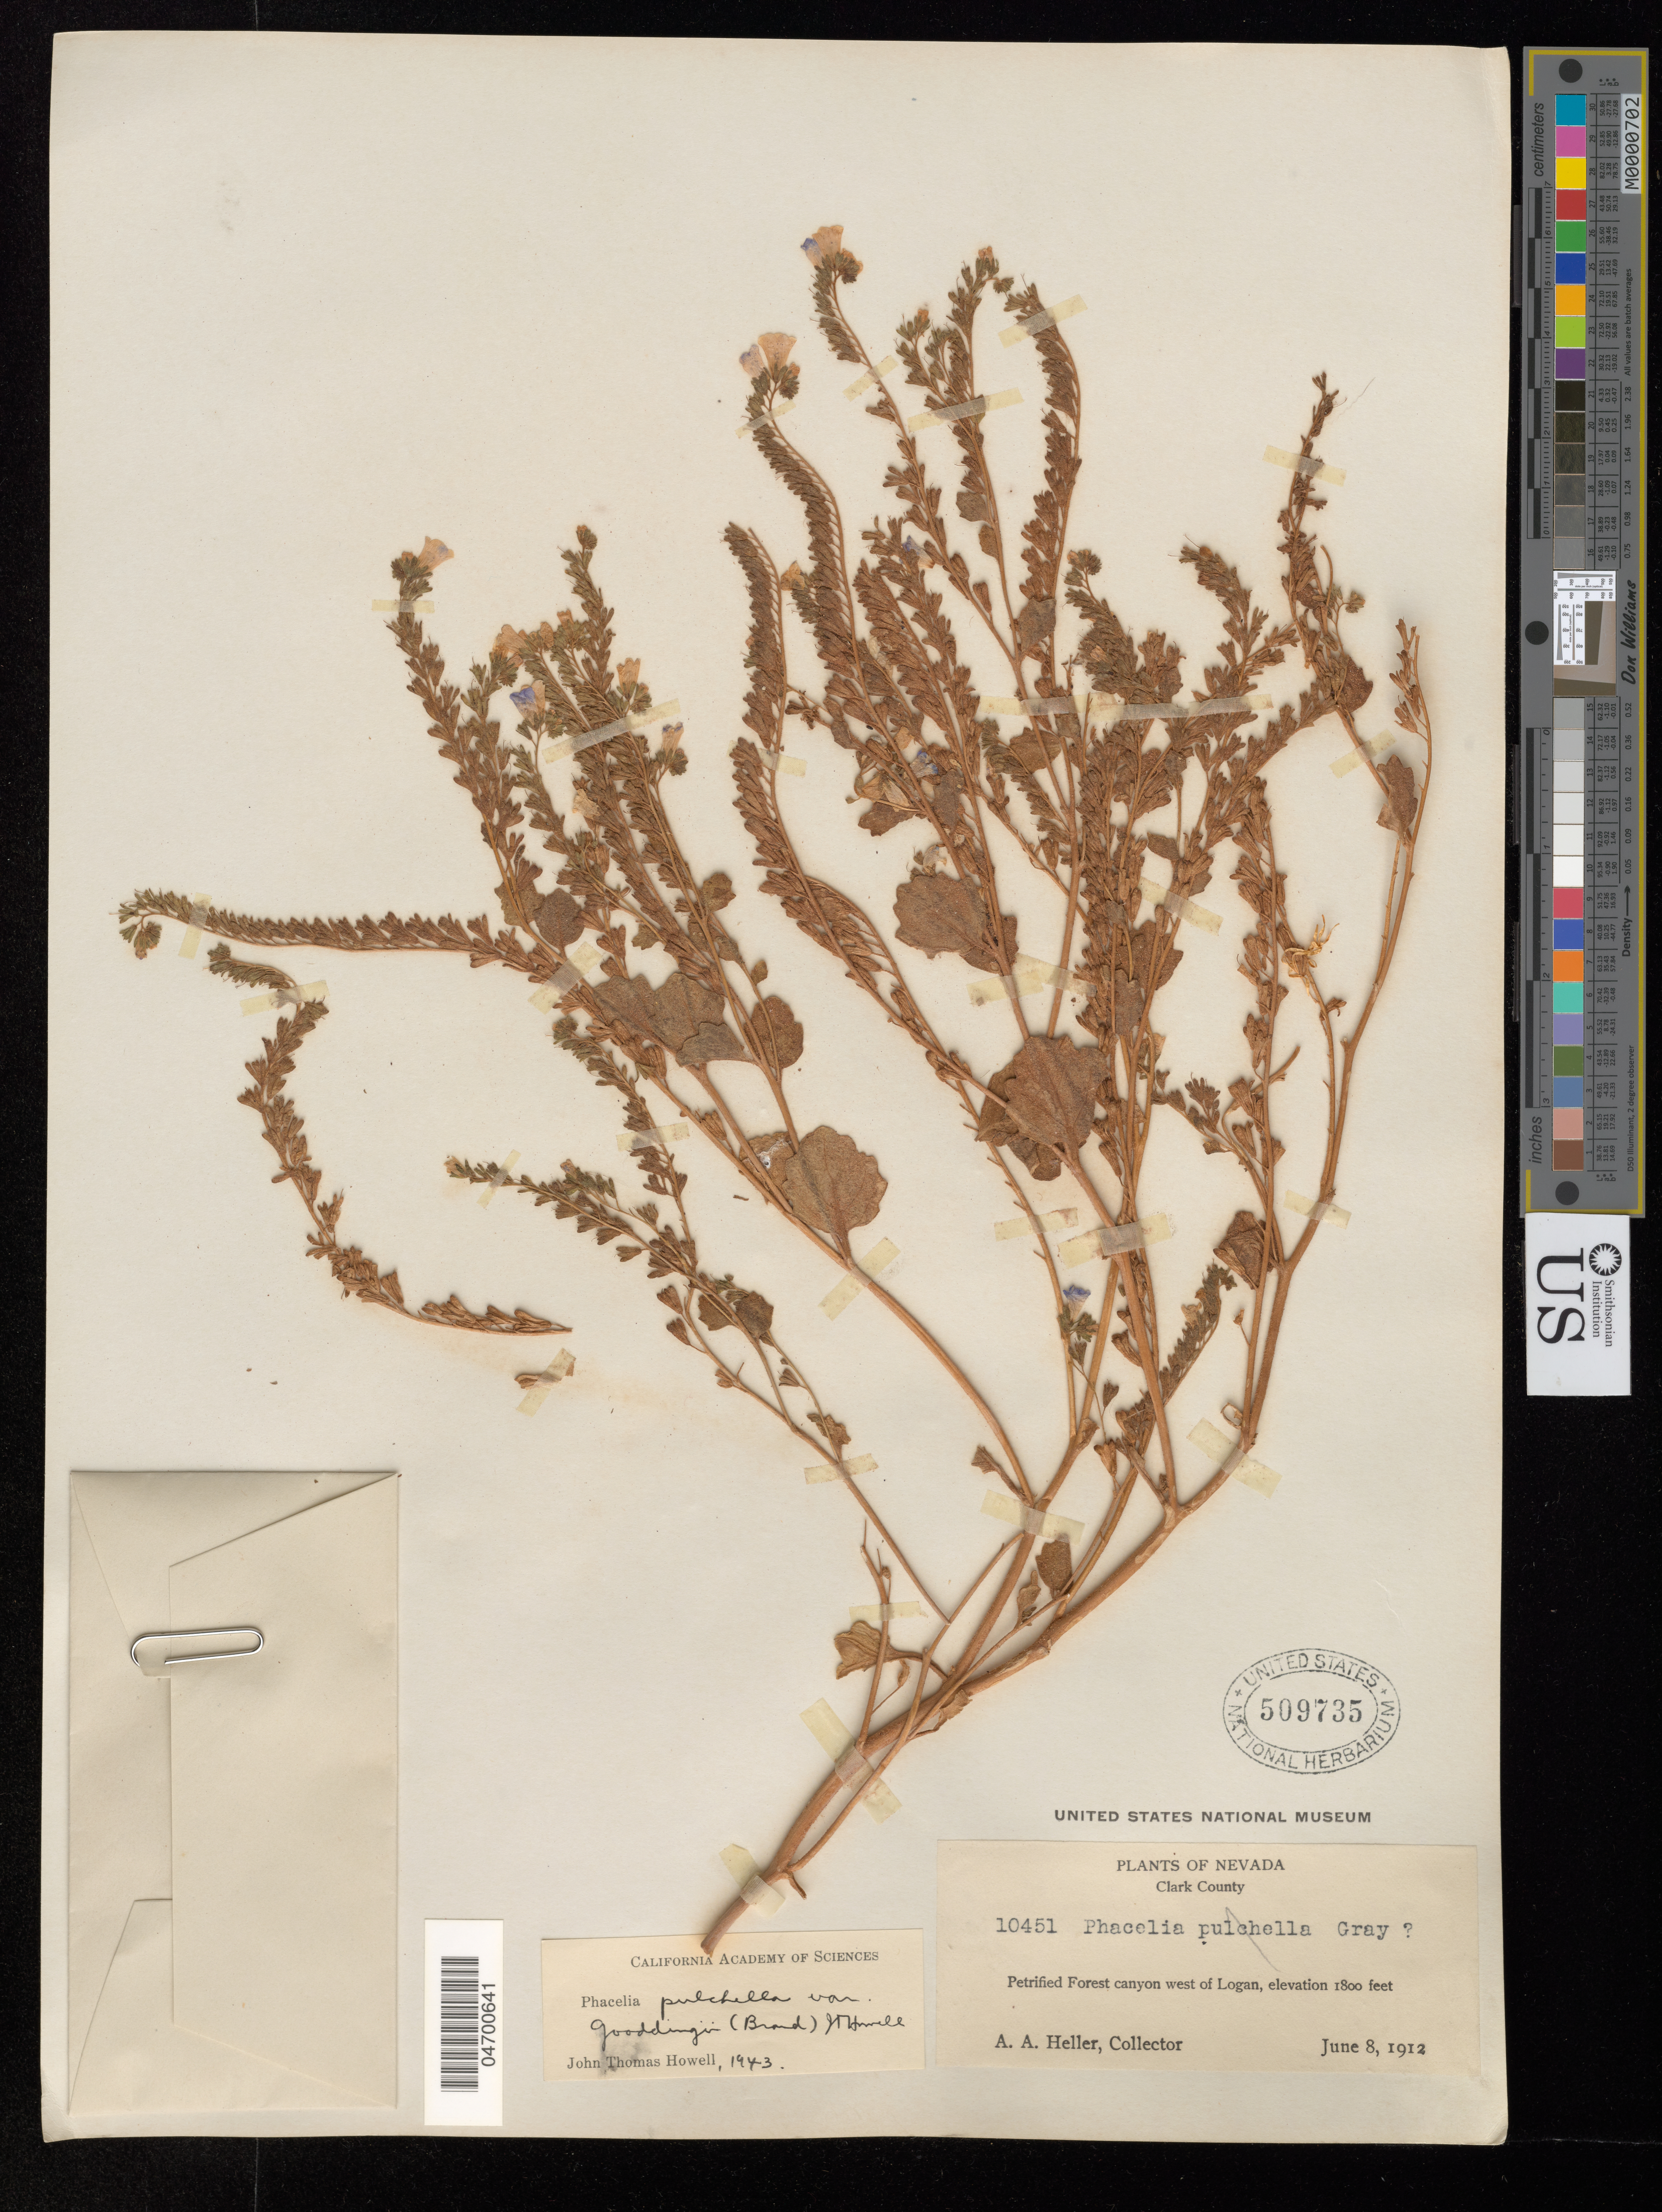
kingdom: Plantae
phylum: Tracheophyta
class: Magnoliopsida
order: Boraginales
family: Hydrophyllaceae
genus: Phacelia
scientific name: Phacelia pulchella var. gooddingii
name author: (Brand) J.T. Howell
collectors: A. A. Heller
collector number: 10451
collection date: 1912-06-08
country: United States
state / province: Nevada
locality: Clark County. Petrified Forest Canyon west of Logan.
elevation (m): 549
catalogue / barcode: US 509735